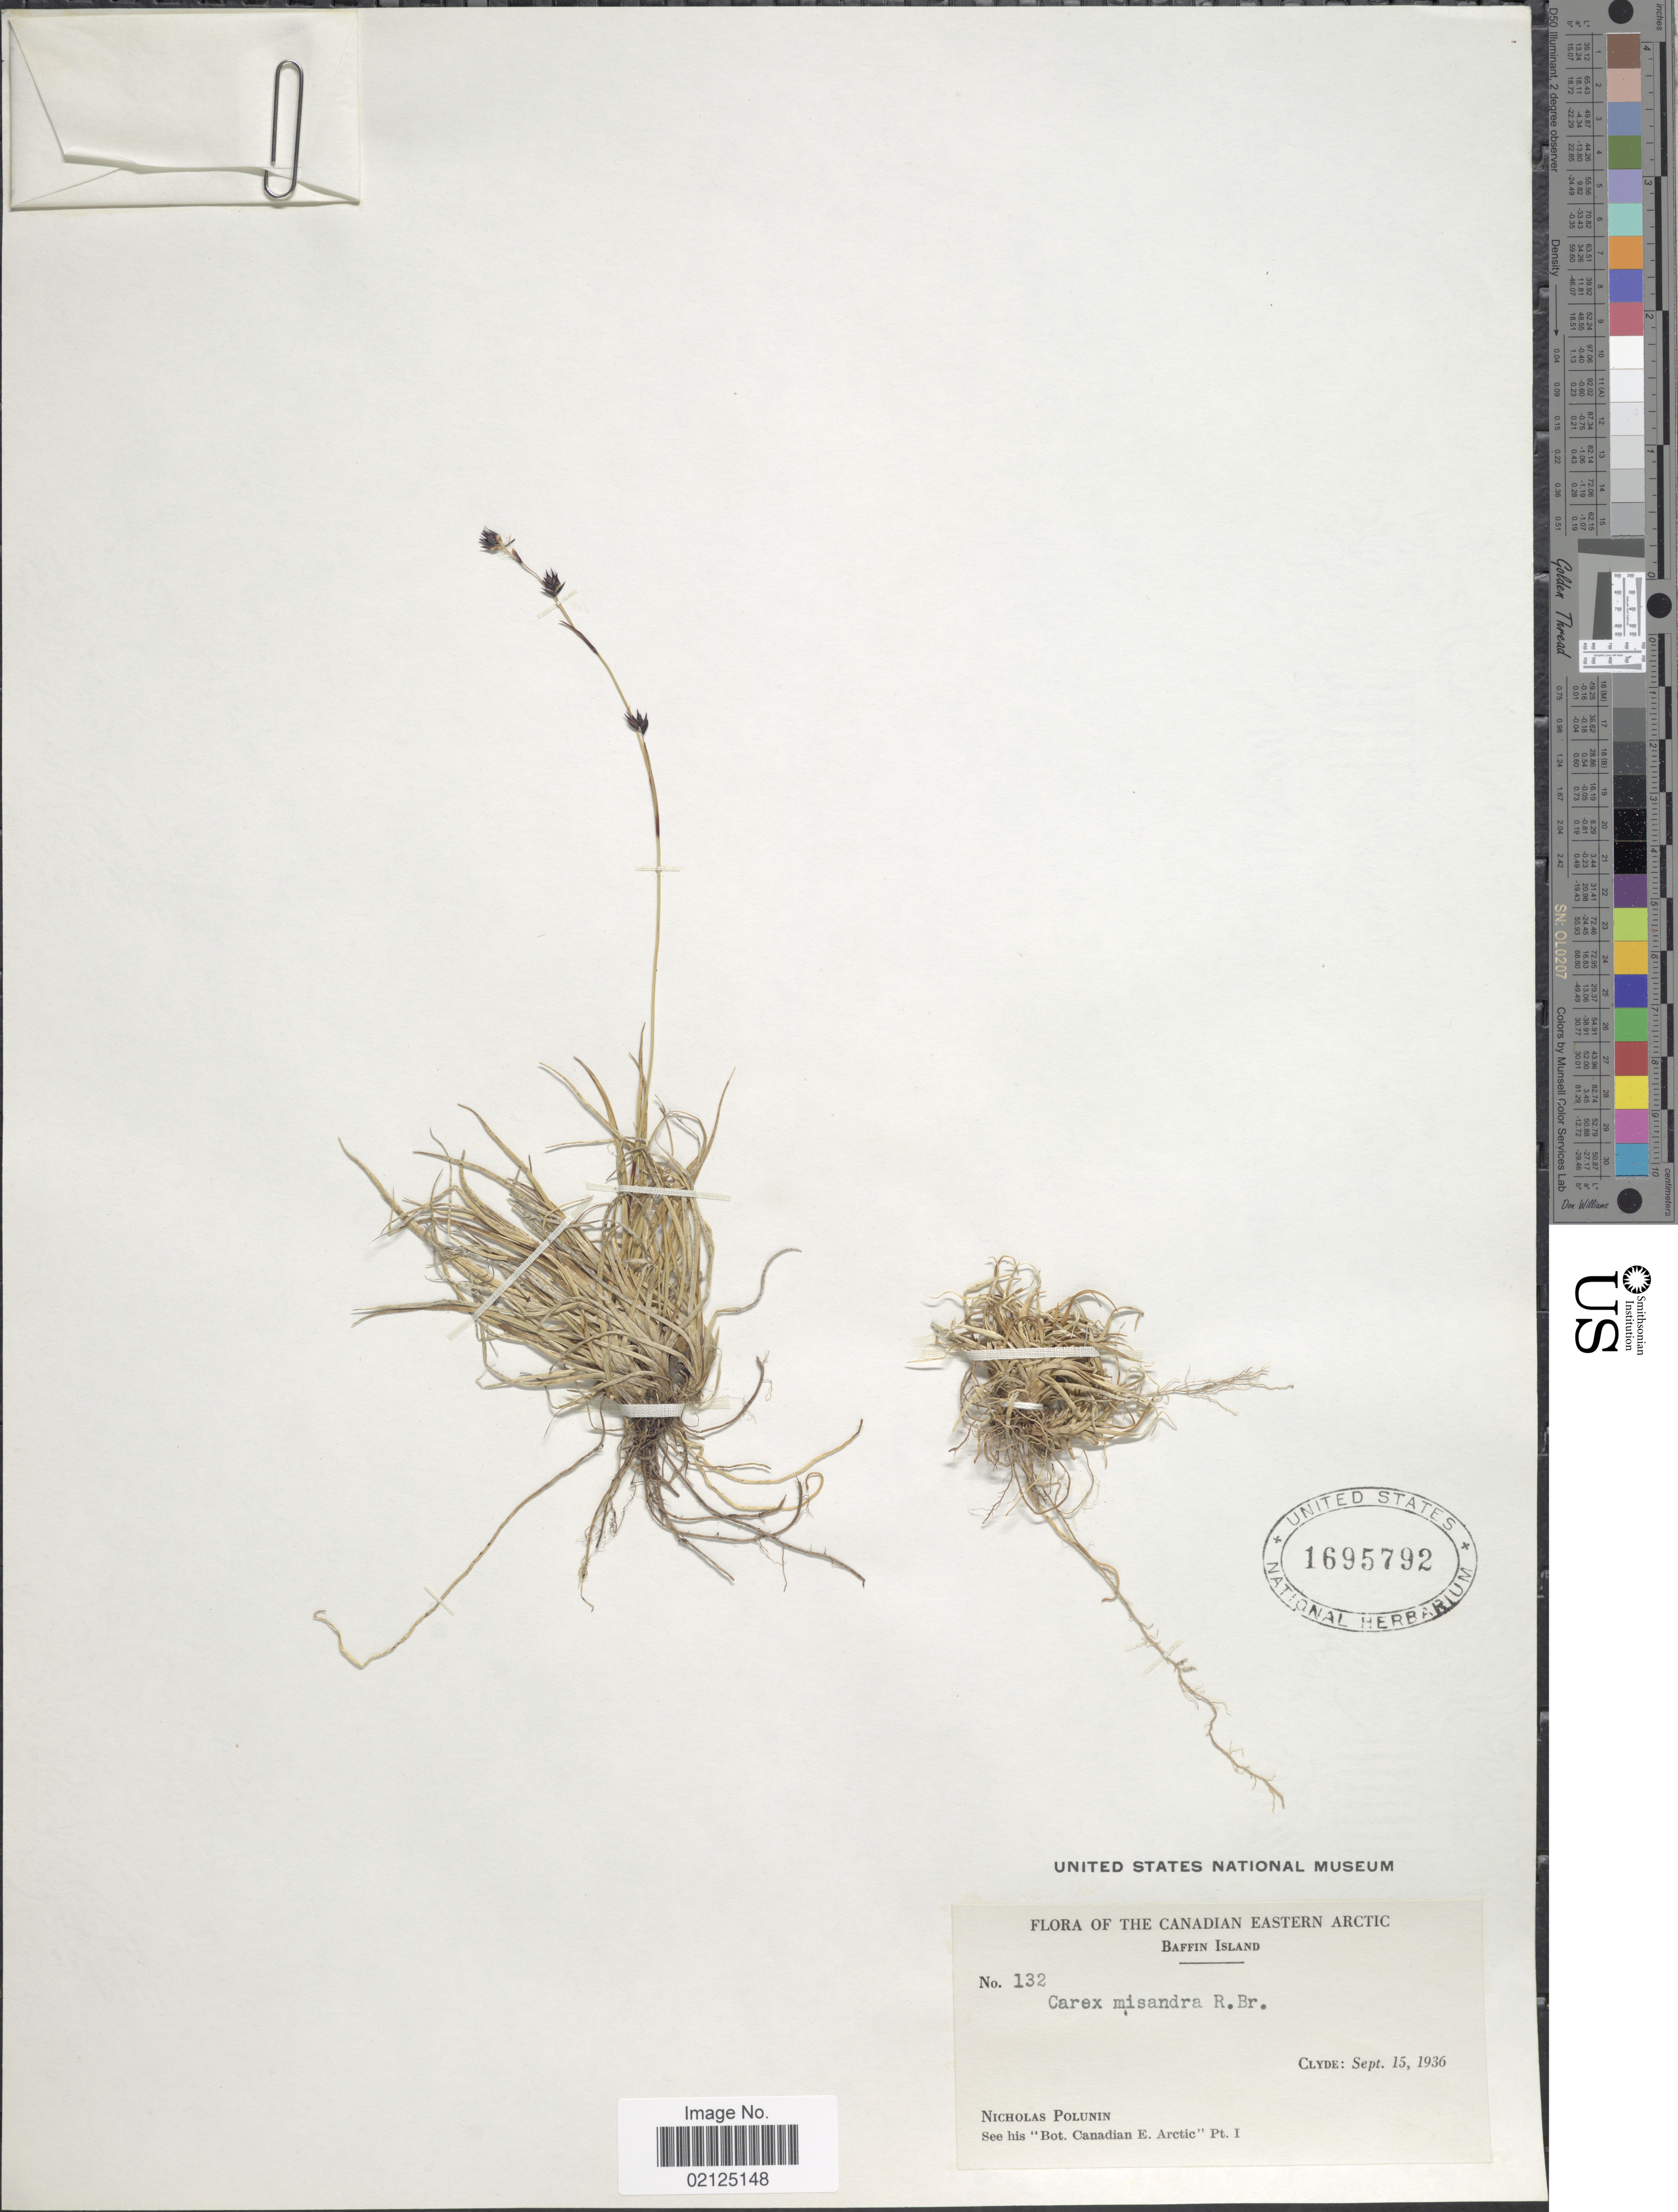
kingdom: Plantae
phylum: Tracheophyta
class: Liliopsida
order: Poales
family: Cyperaceae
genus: Carex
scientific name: Carex fuliginosa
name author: Schkuhr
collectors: N. V. Polunin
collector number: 132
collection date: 1936-09-15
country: Canada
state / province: Nunavut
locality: The Canadian Eastern Arctic, Baffin Island, Clyde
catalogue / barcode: US 1695792